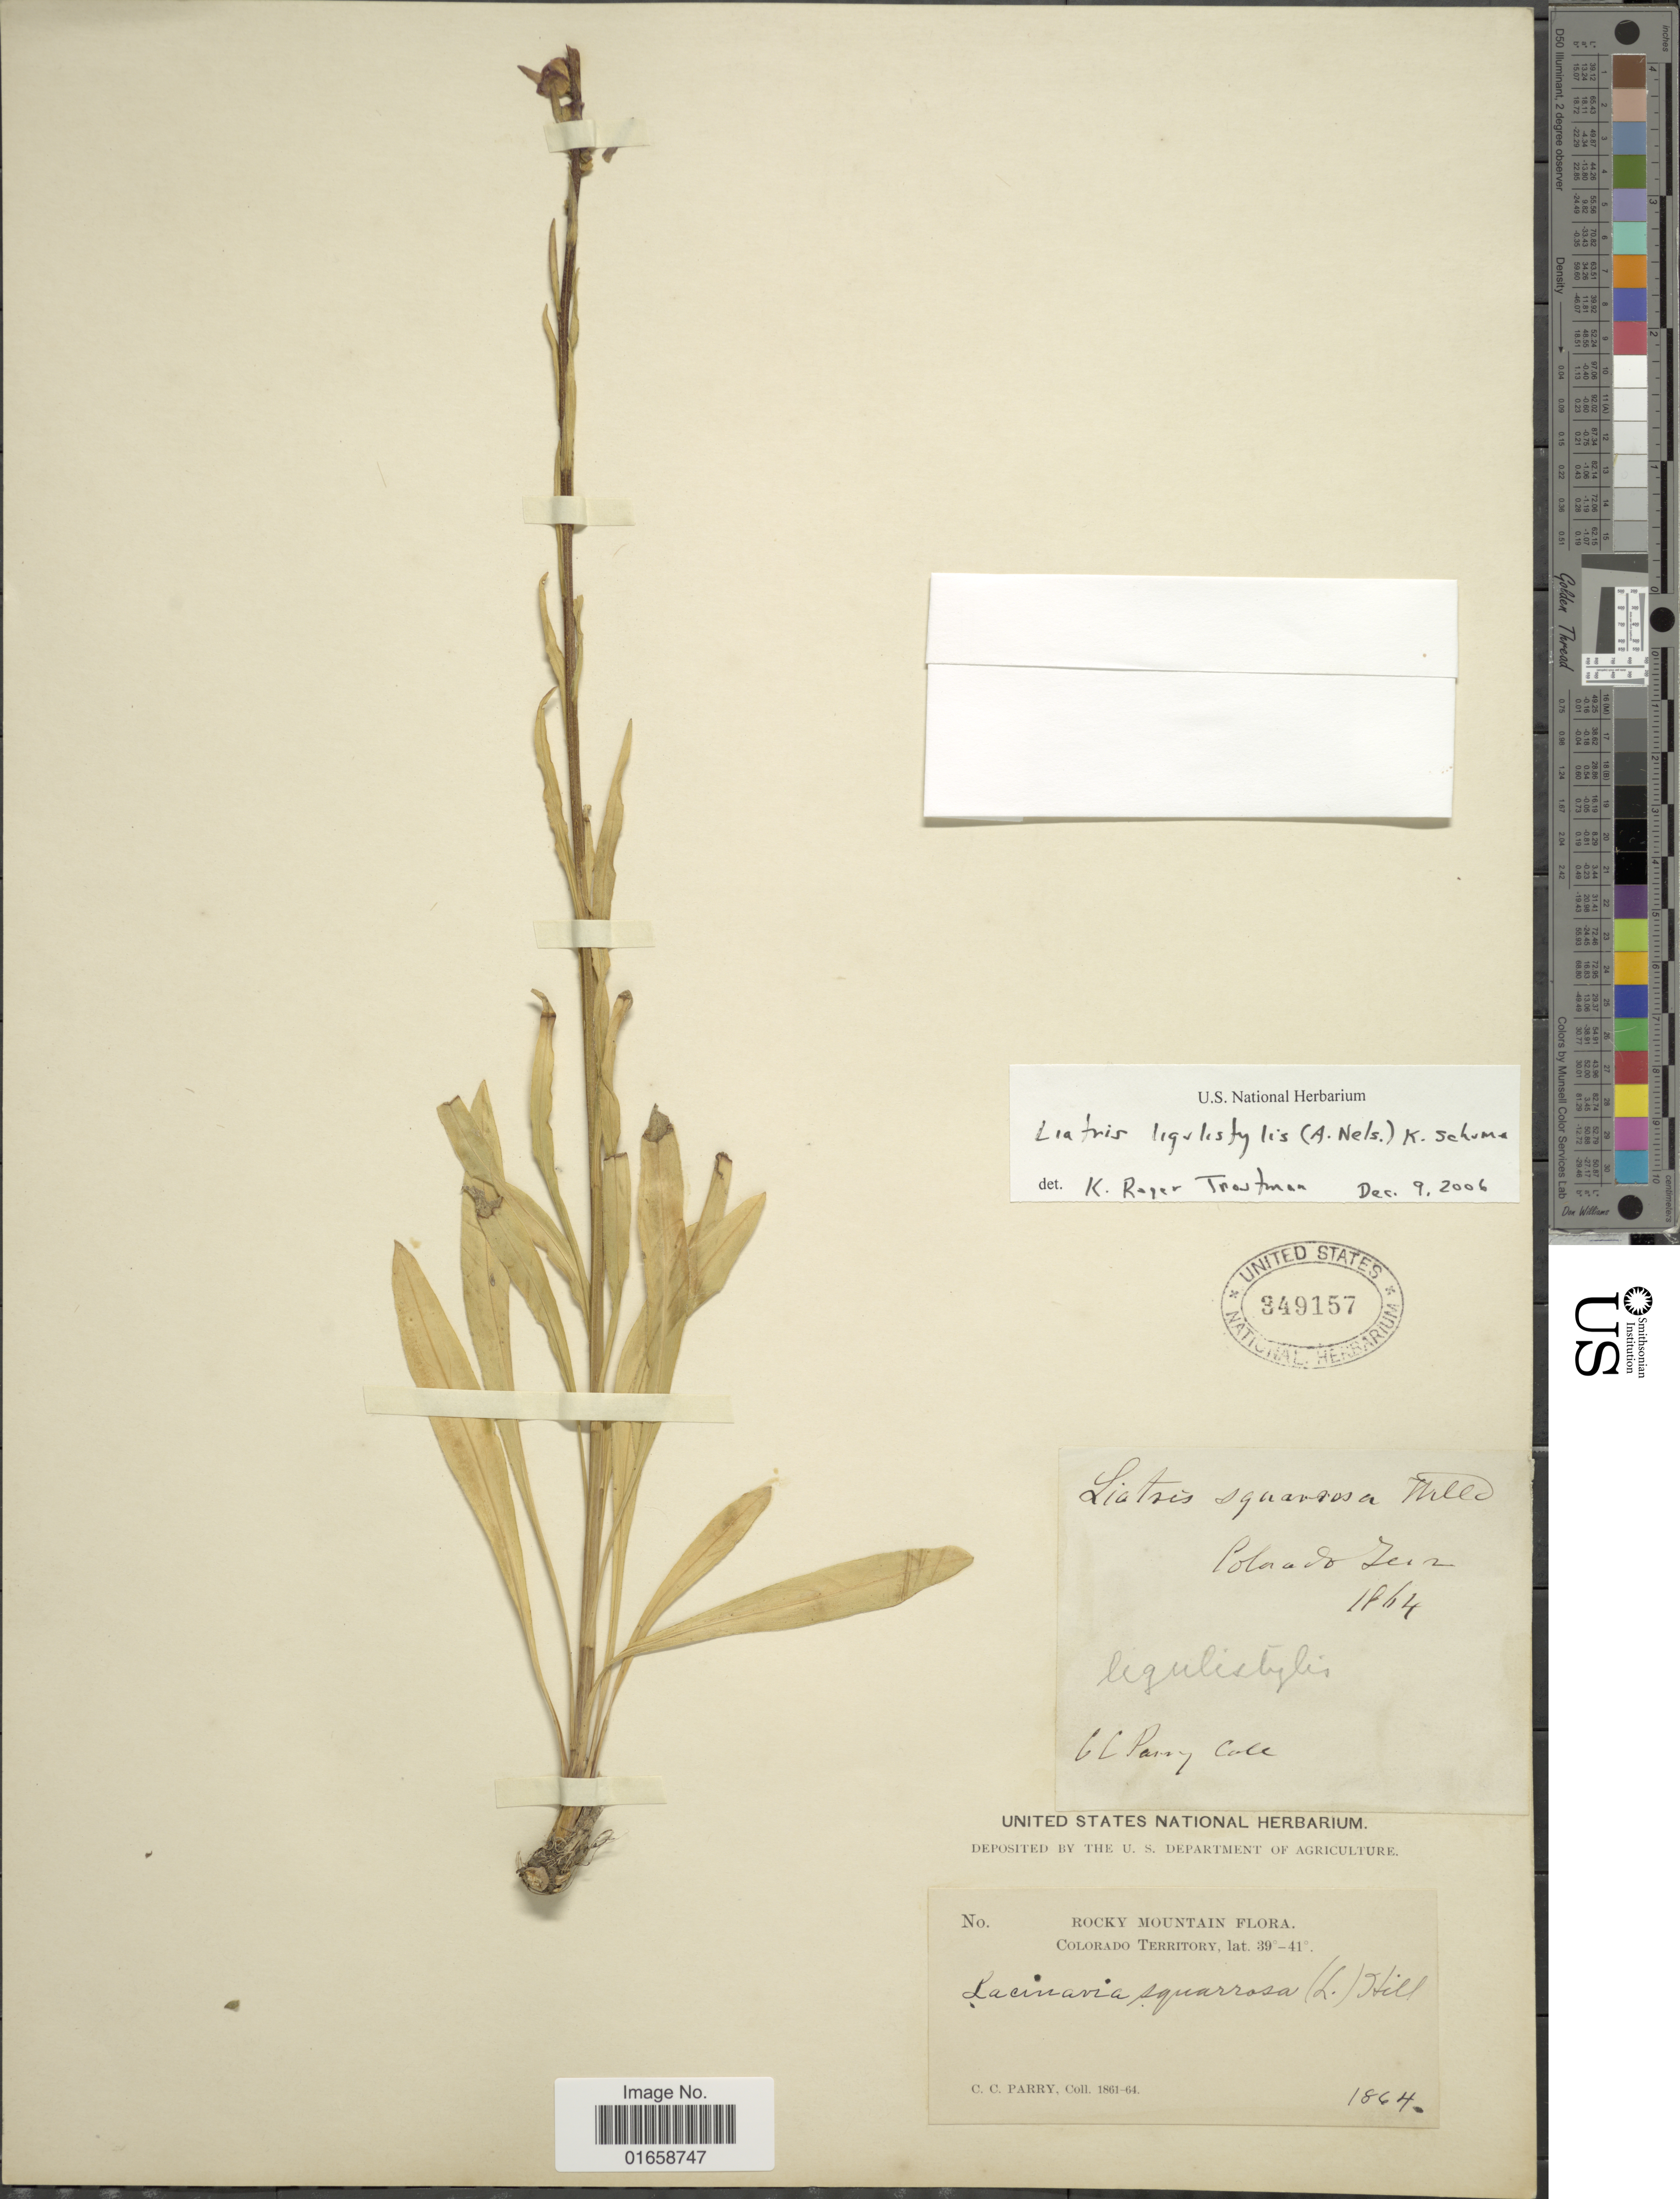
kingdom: Plantae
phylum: Tracheophyta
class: Magnoliopsida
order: Asterales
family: Asteraceae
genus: Liatris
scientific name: Liatris ligulistylis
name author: (A. Nelson) K. Schum.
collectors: C. C. Parry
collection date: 1864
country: United States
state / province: Colorado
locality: Rocky Mountain, Colorado Territory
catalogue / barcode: US 349157